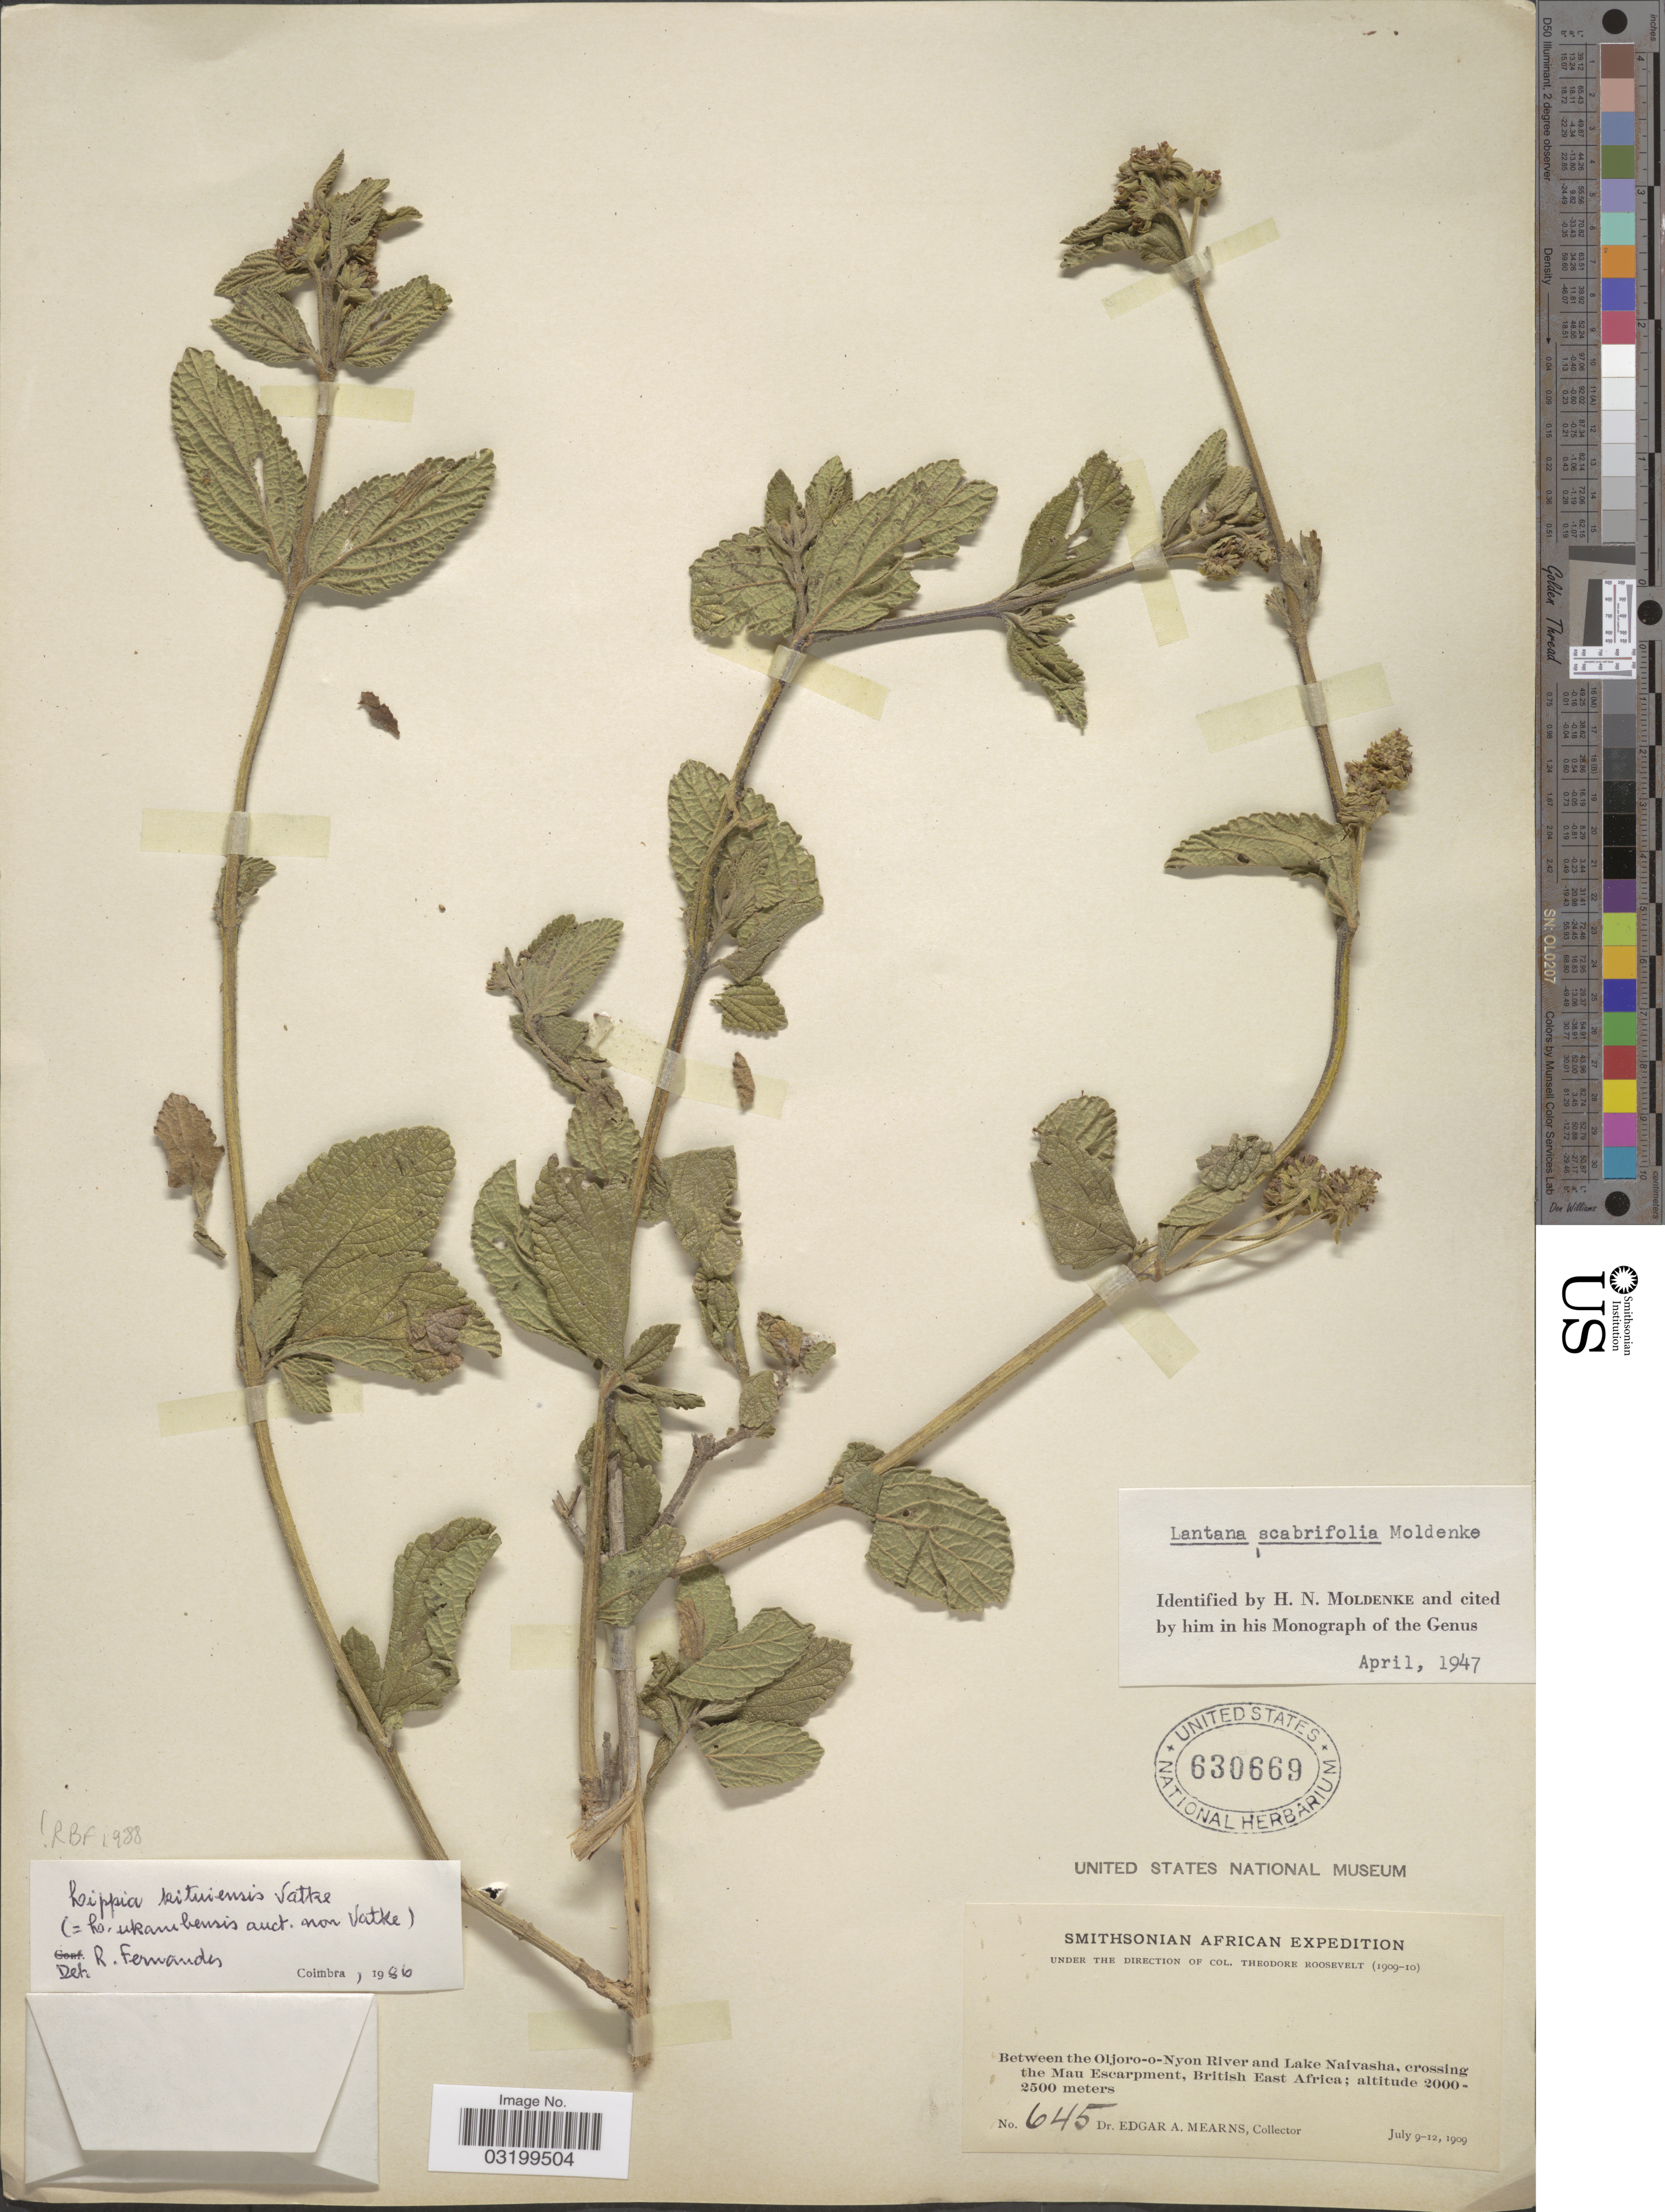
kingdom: Plantae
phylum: Tracheophyta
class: Magnoliopsida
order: Lamiales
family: Verbenaceae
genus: Lippia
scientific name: Lippia kituiensis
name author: Vatke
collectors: E. A. Mearns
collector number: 645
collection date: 1909-07-09/1909-07-12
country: Kenya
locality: Between the Oljoro-o-Nyon River and Lake Naivasha, crossing the Mau Escarpment, British East Africa.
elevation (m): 2000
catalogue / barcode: US 630669